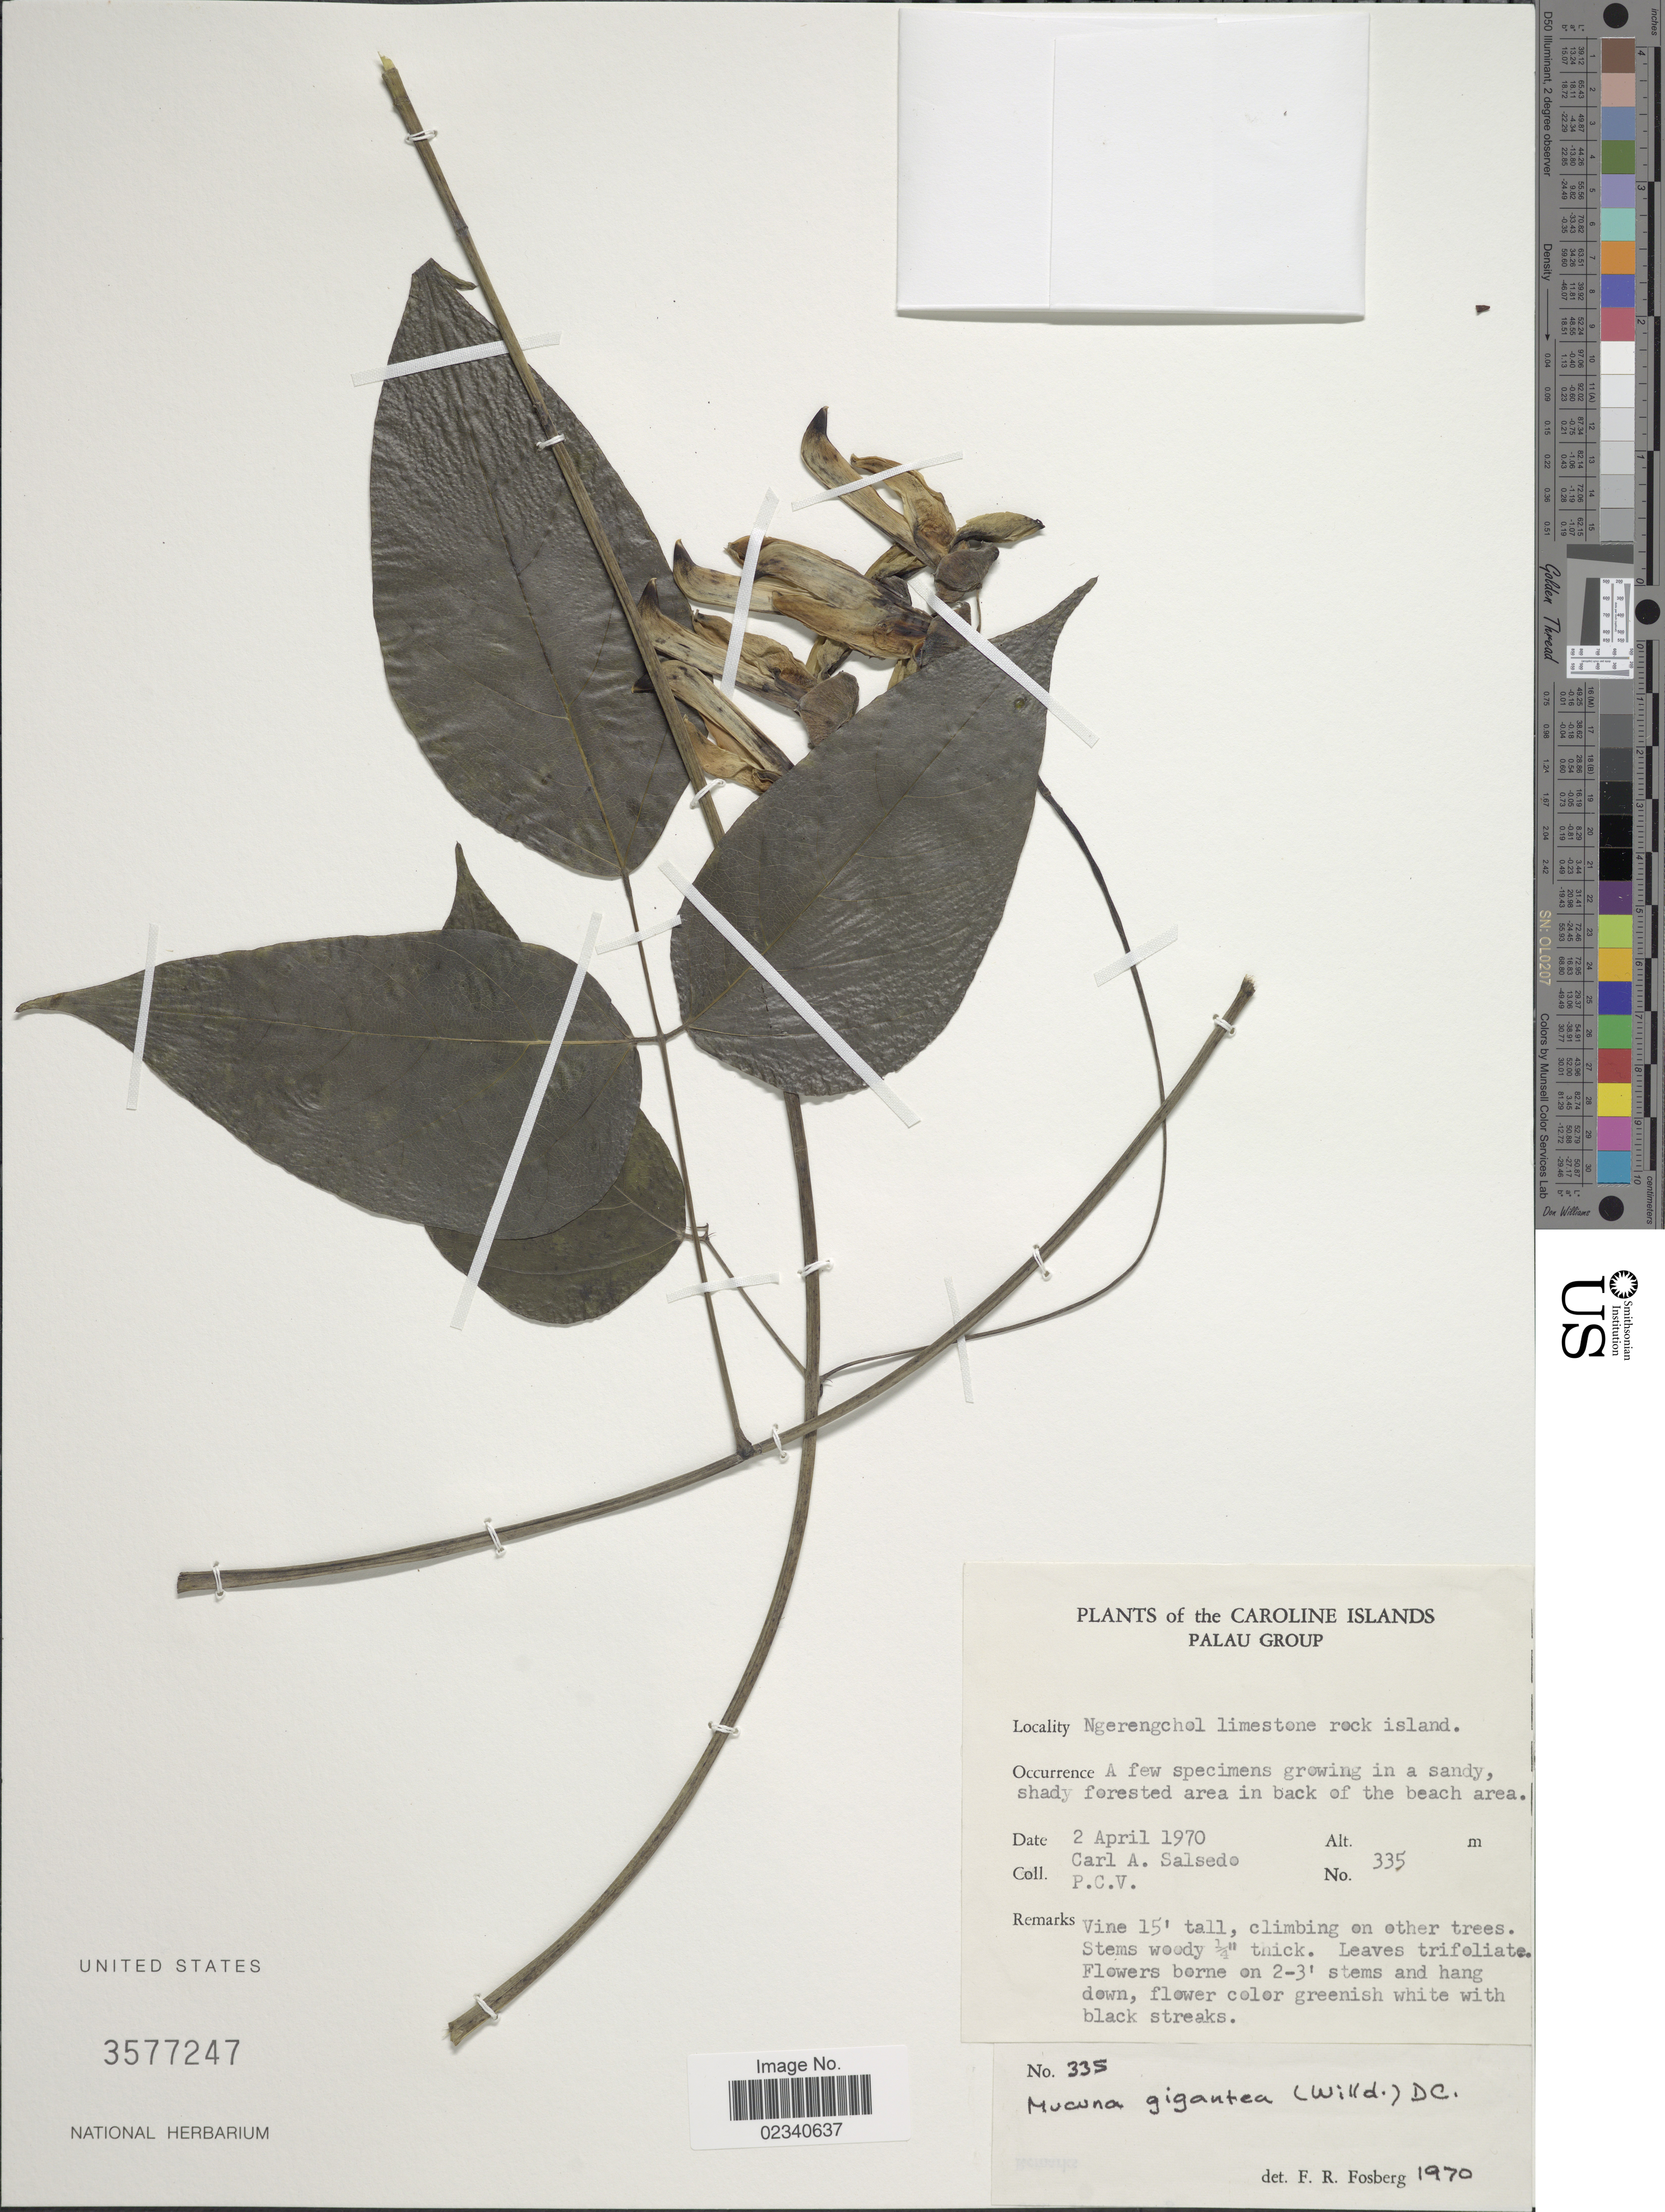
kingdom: Plantae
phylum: Tracheophyta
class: Magnoliopsida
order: Fabales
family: Fabaceae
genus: Mucuna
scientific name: Mucuna gigantea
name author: (Willd.) DC.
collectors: C.A. Salsedo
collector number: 335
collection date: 1970-04-02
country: Palau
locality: Palau Group. Ngerengchol limestone rock island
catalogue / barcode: US 3577247